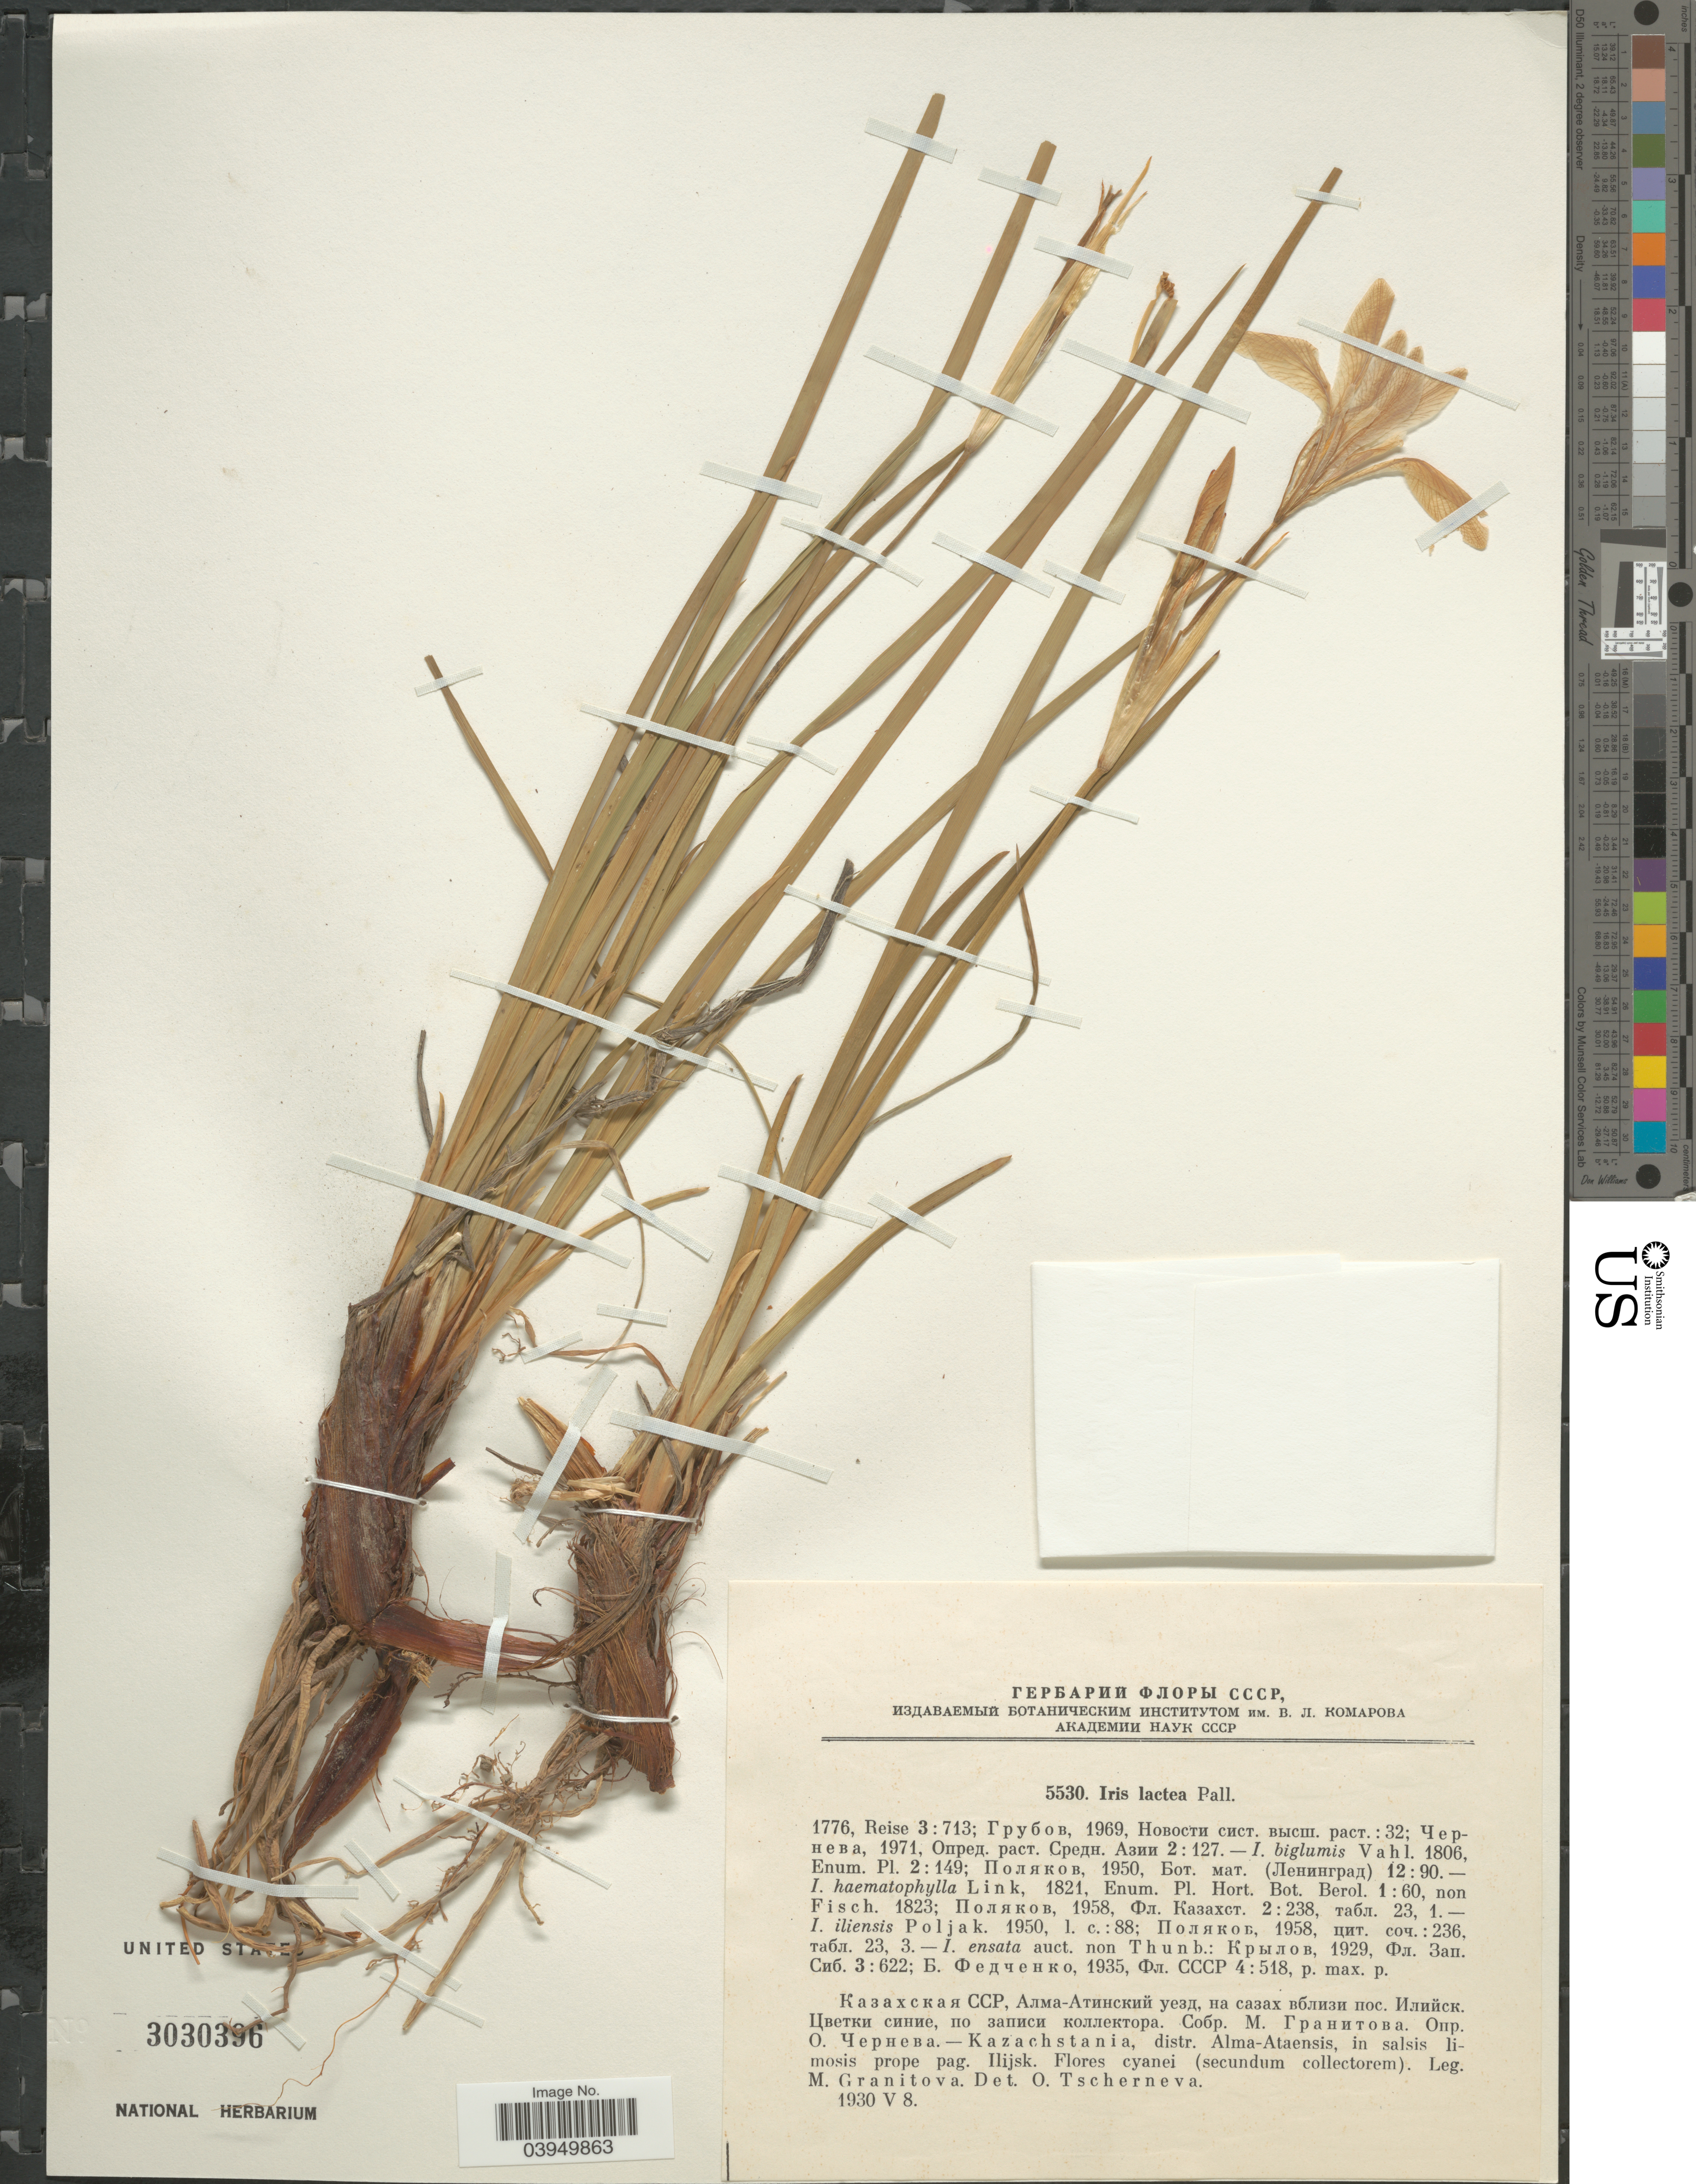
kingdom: Plantae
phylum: Tracheophyta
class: Liliopsida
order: Asparagales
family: Iridaceae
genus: Iris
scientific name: Iris lactea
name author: Pall.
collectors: M. Granitova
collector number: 5530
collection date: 1930-05-08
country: Kazakhstan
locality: Kazachstania, distr. Alma-Ataensis, in salsis limosis prope pag. Ilijsk.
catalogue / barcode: US 3030396